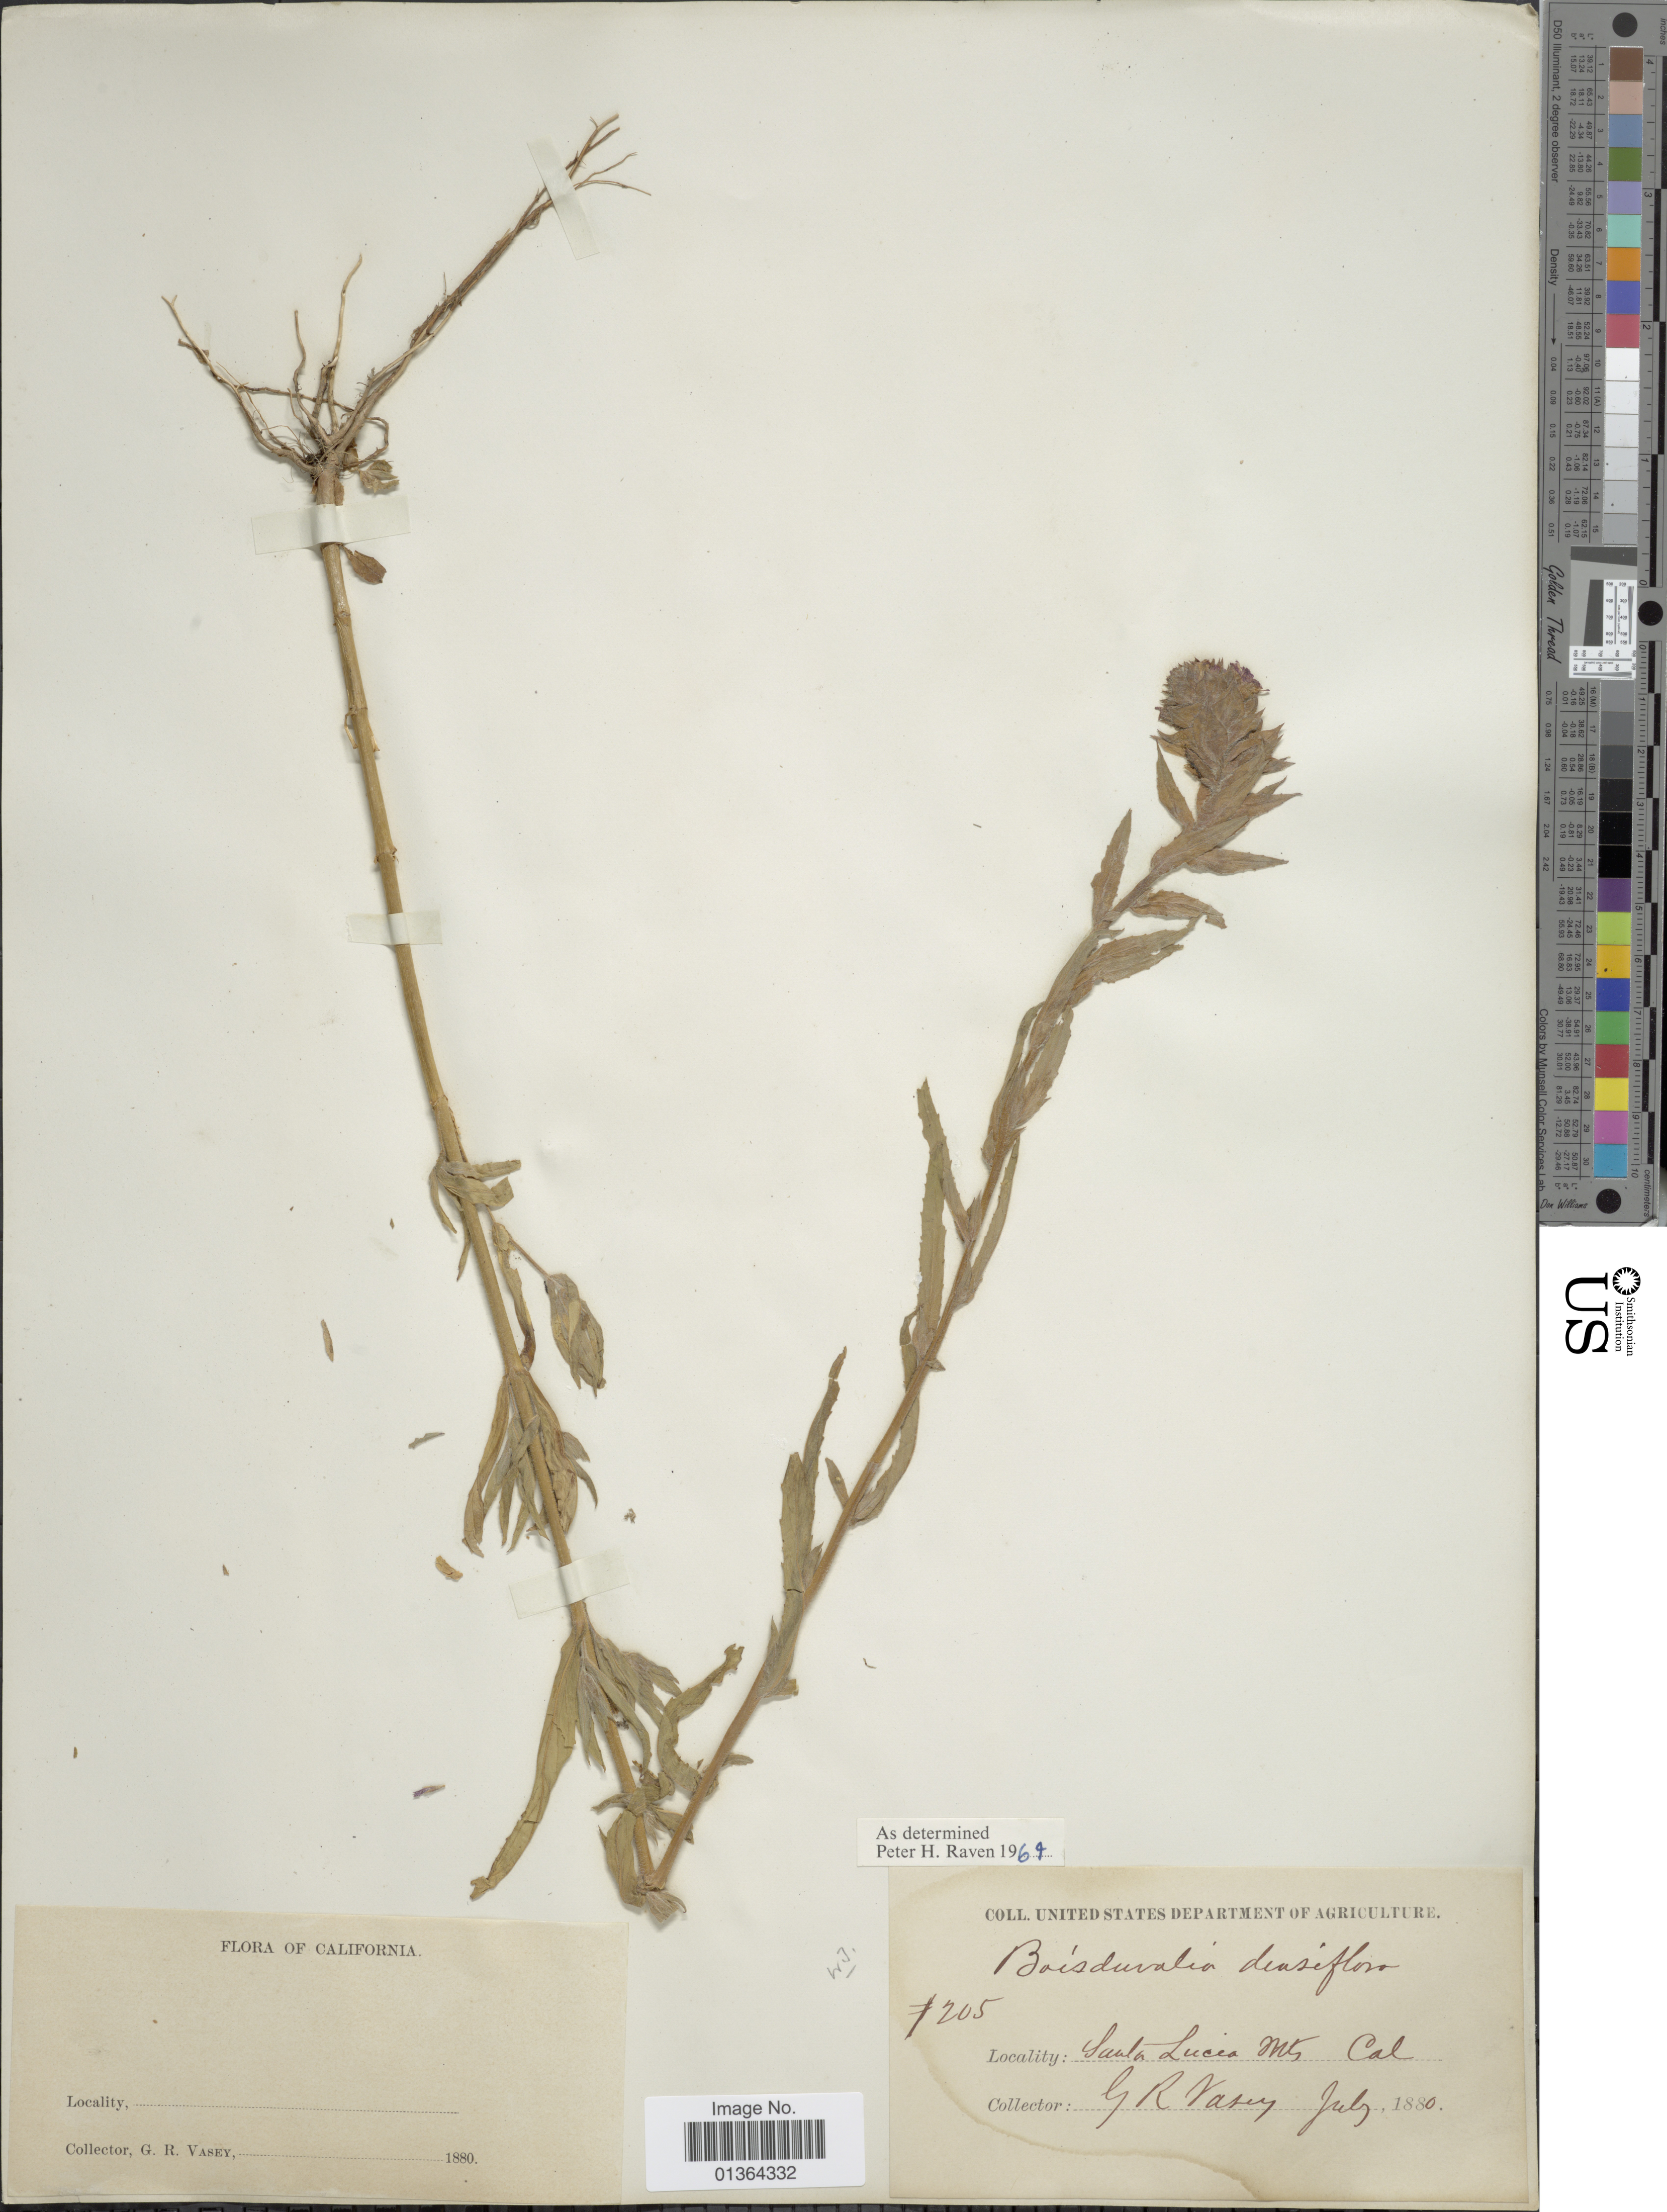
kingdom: Plantae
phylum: Tracheophyta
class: Magnoliopsida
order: Myrtales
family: Onagraceae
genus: Epilobium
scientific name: Epilobium densiflorum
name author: (Lindl.) Hoch & P.H. Raven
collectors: G. R. Vasey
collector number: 1205*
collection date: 1880-07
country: United States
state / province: California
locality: Santa Lucia Mts.